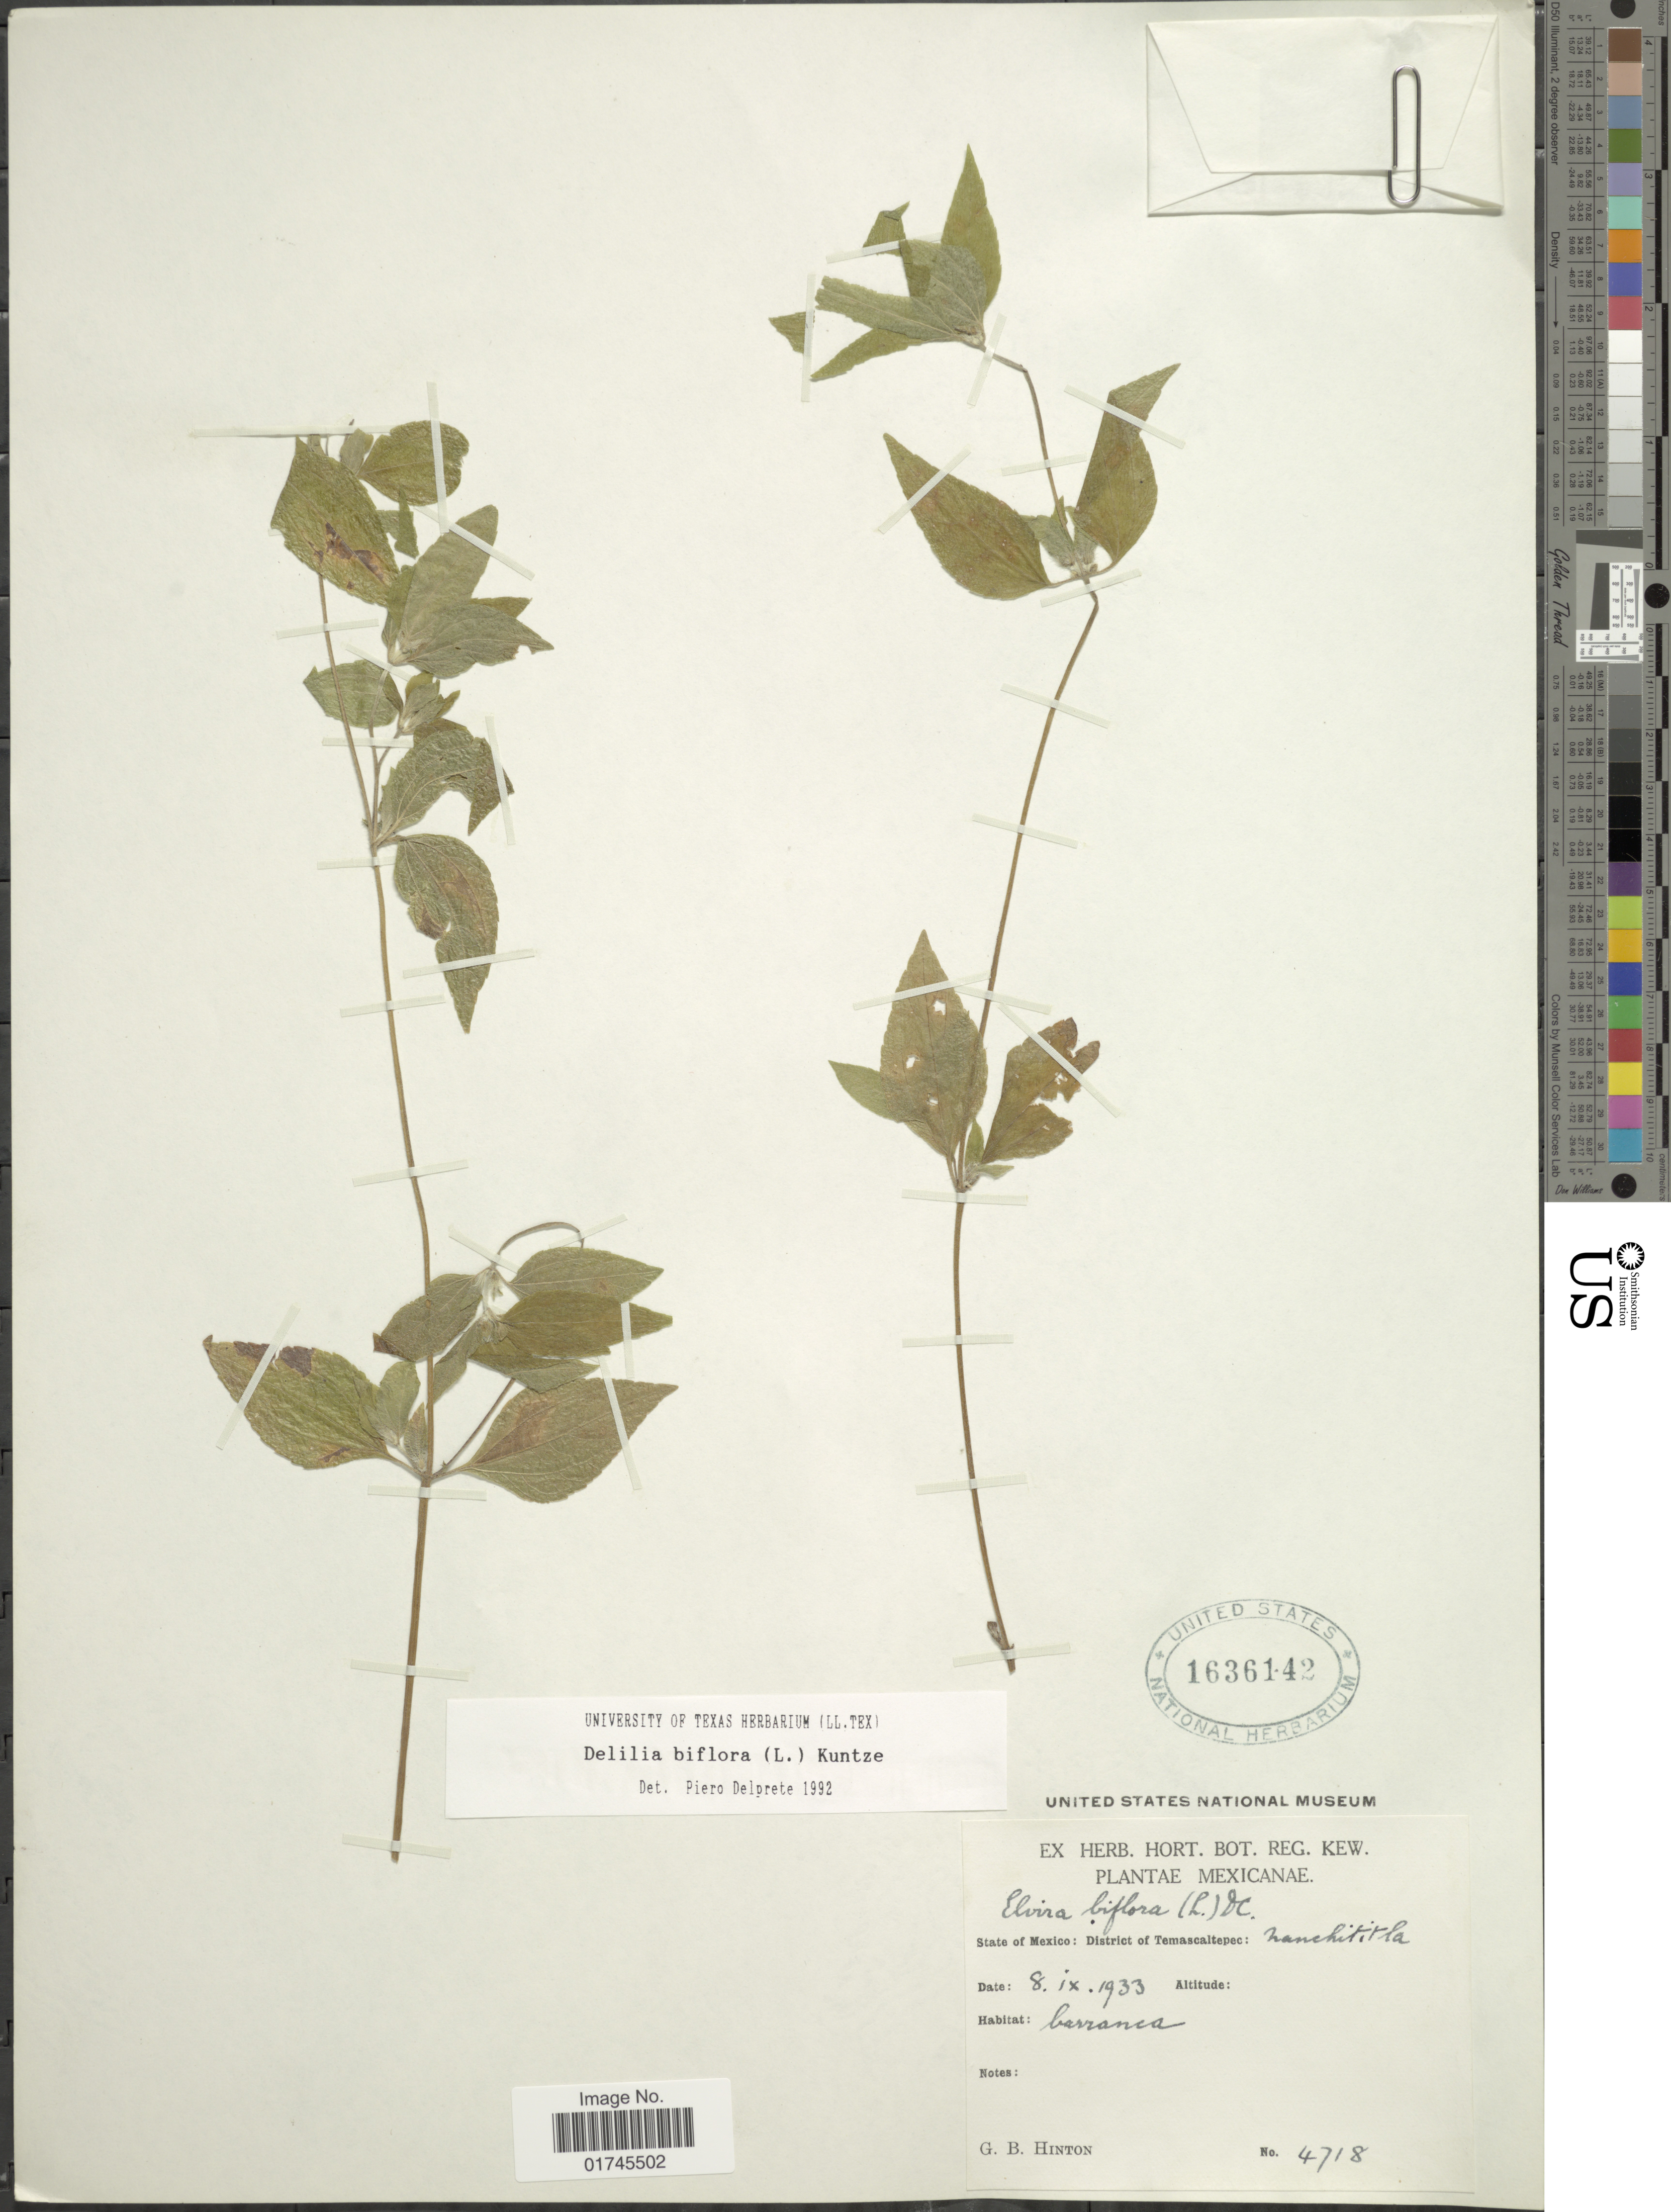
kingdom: Plantae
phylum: Tracheophyta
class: Magnoliopsida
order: Asterales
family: Asteraceae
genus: Delilia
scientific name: Delilia biflora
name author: (L.) Kuntze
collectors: G. B. Hinton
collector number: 4718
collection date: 1933-09-08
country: Mexico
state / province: México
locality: District of Temascaltepec: Nanchititla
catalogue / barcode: US 1636142